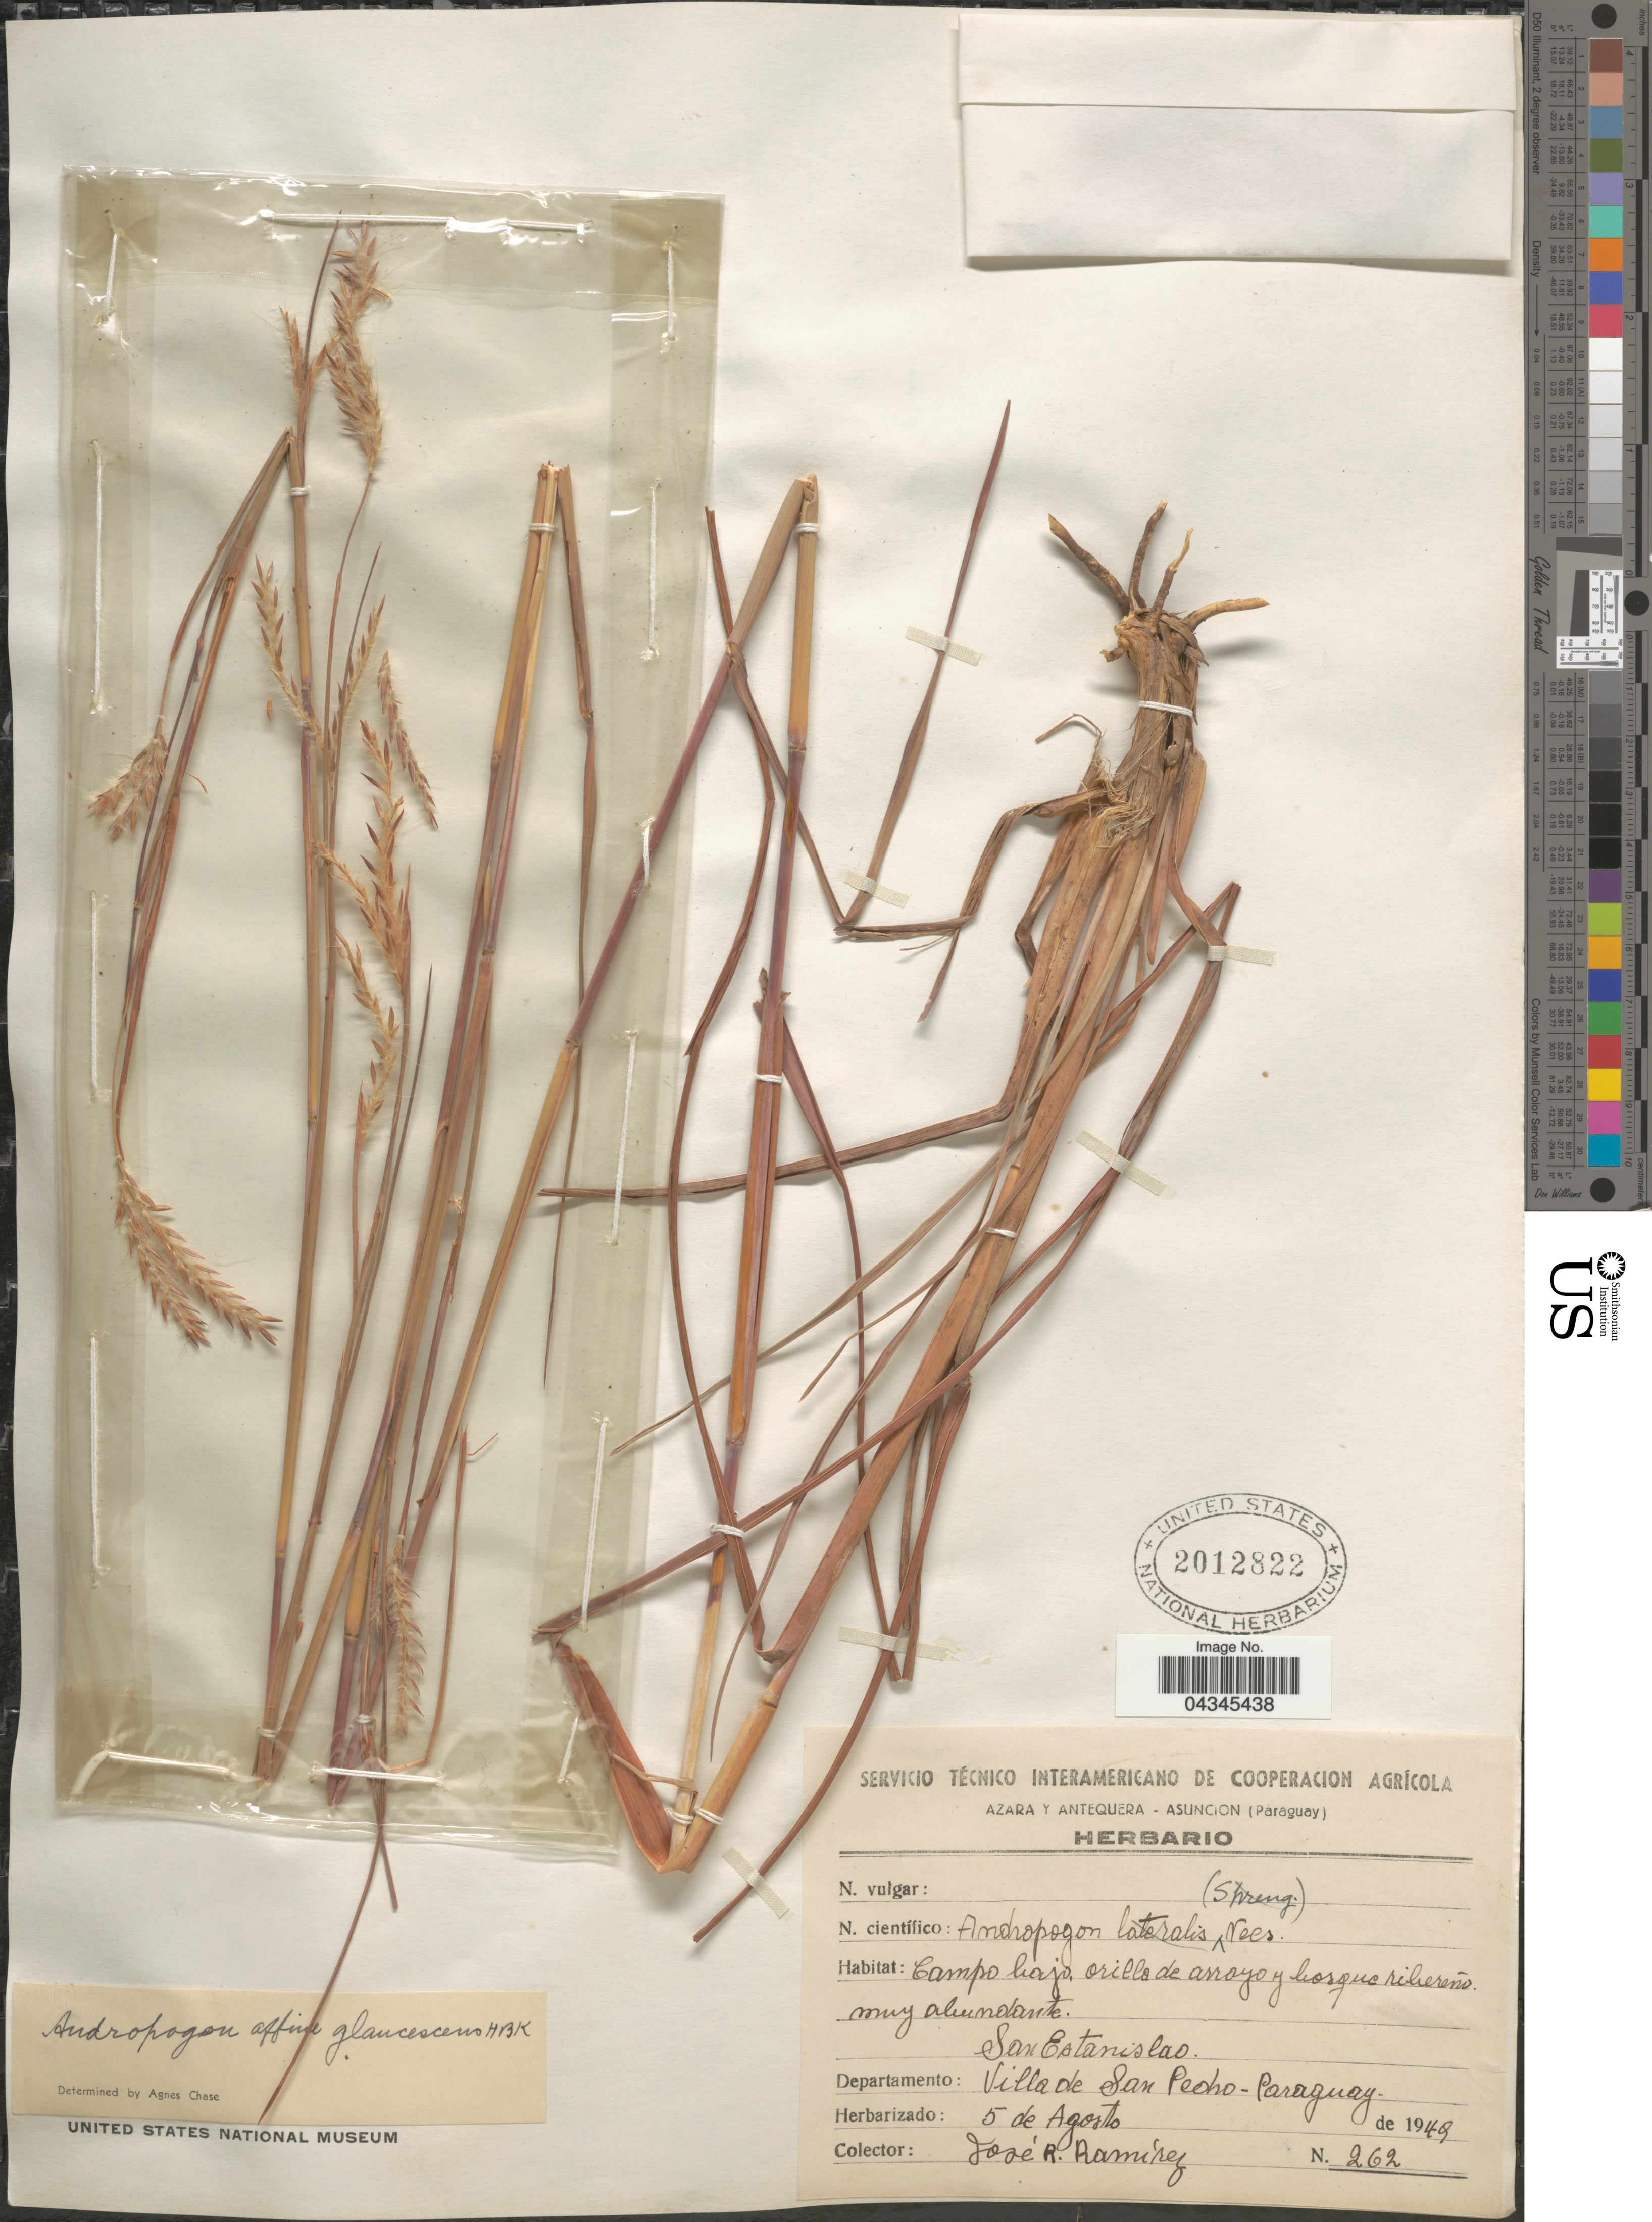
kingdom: Plantae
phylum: Tracheophyta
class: Liliopsida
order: Poales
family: Poaceae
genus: Andropogon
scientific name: Andropogon glaucescens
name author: Kunth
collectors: J. Ramírez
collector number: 262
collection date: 1949-08-05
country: Paraguay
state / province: San Pedro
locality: San Estanislao. Departamento: Villa de San Pedro.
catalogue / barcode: US 2012822